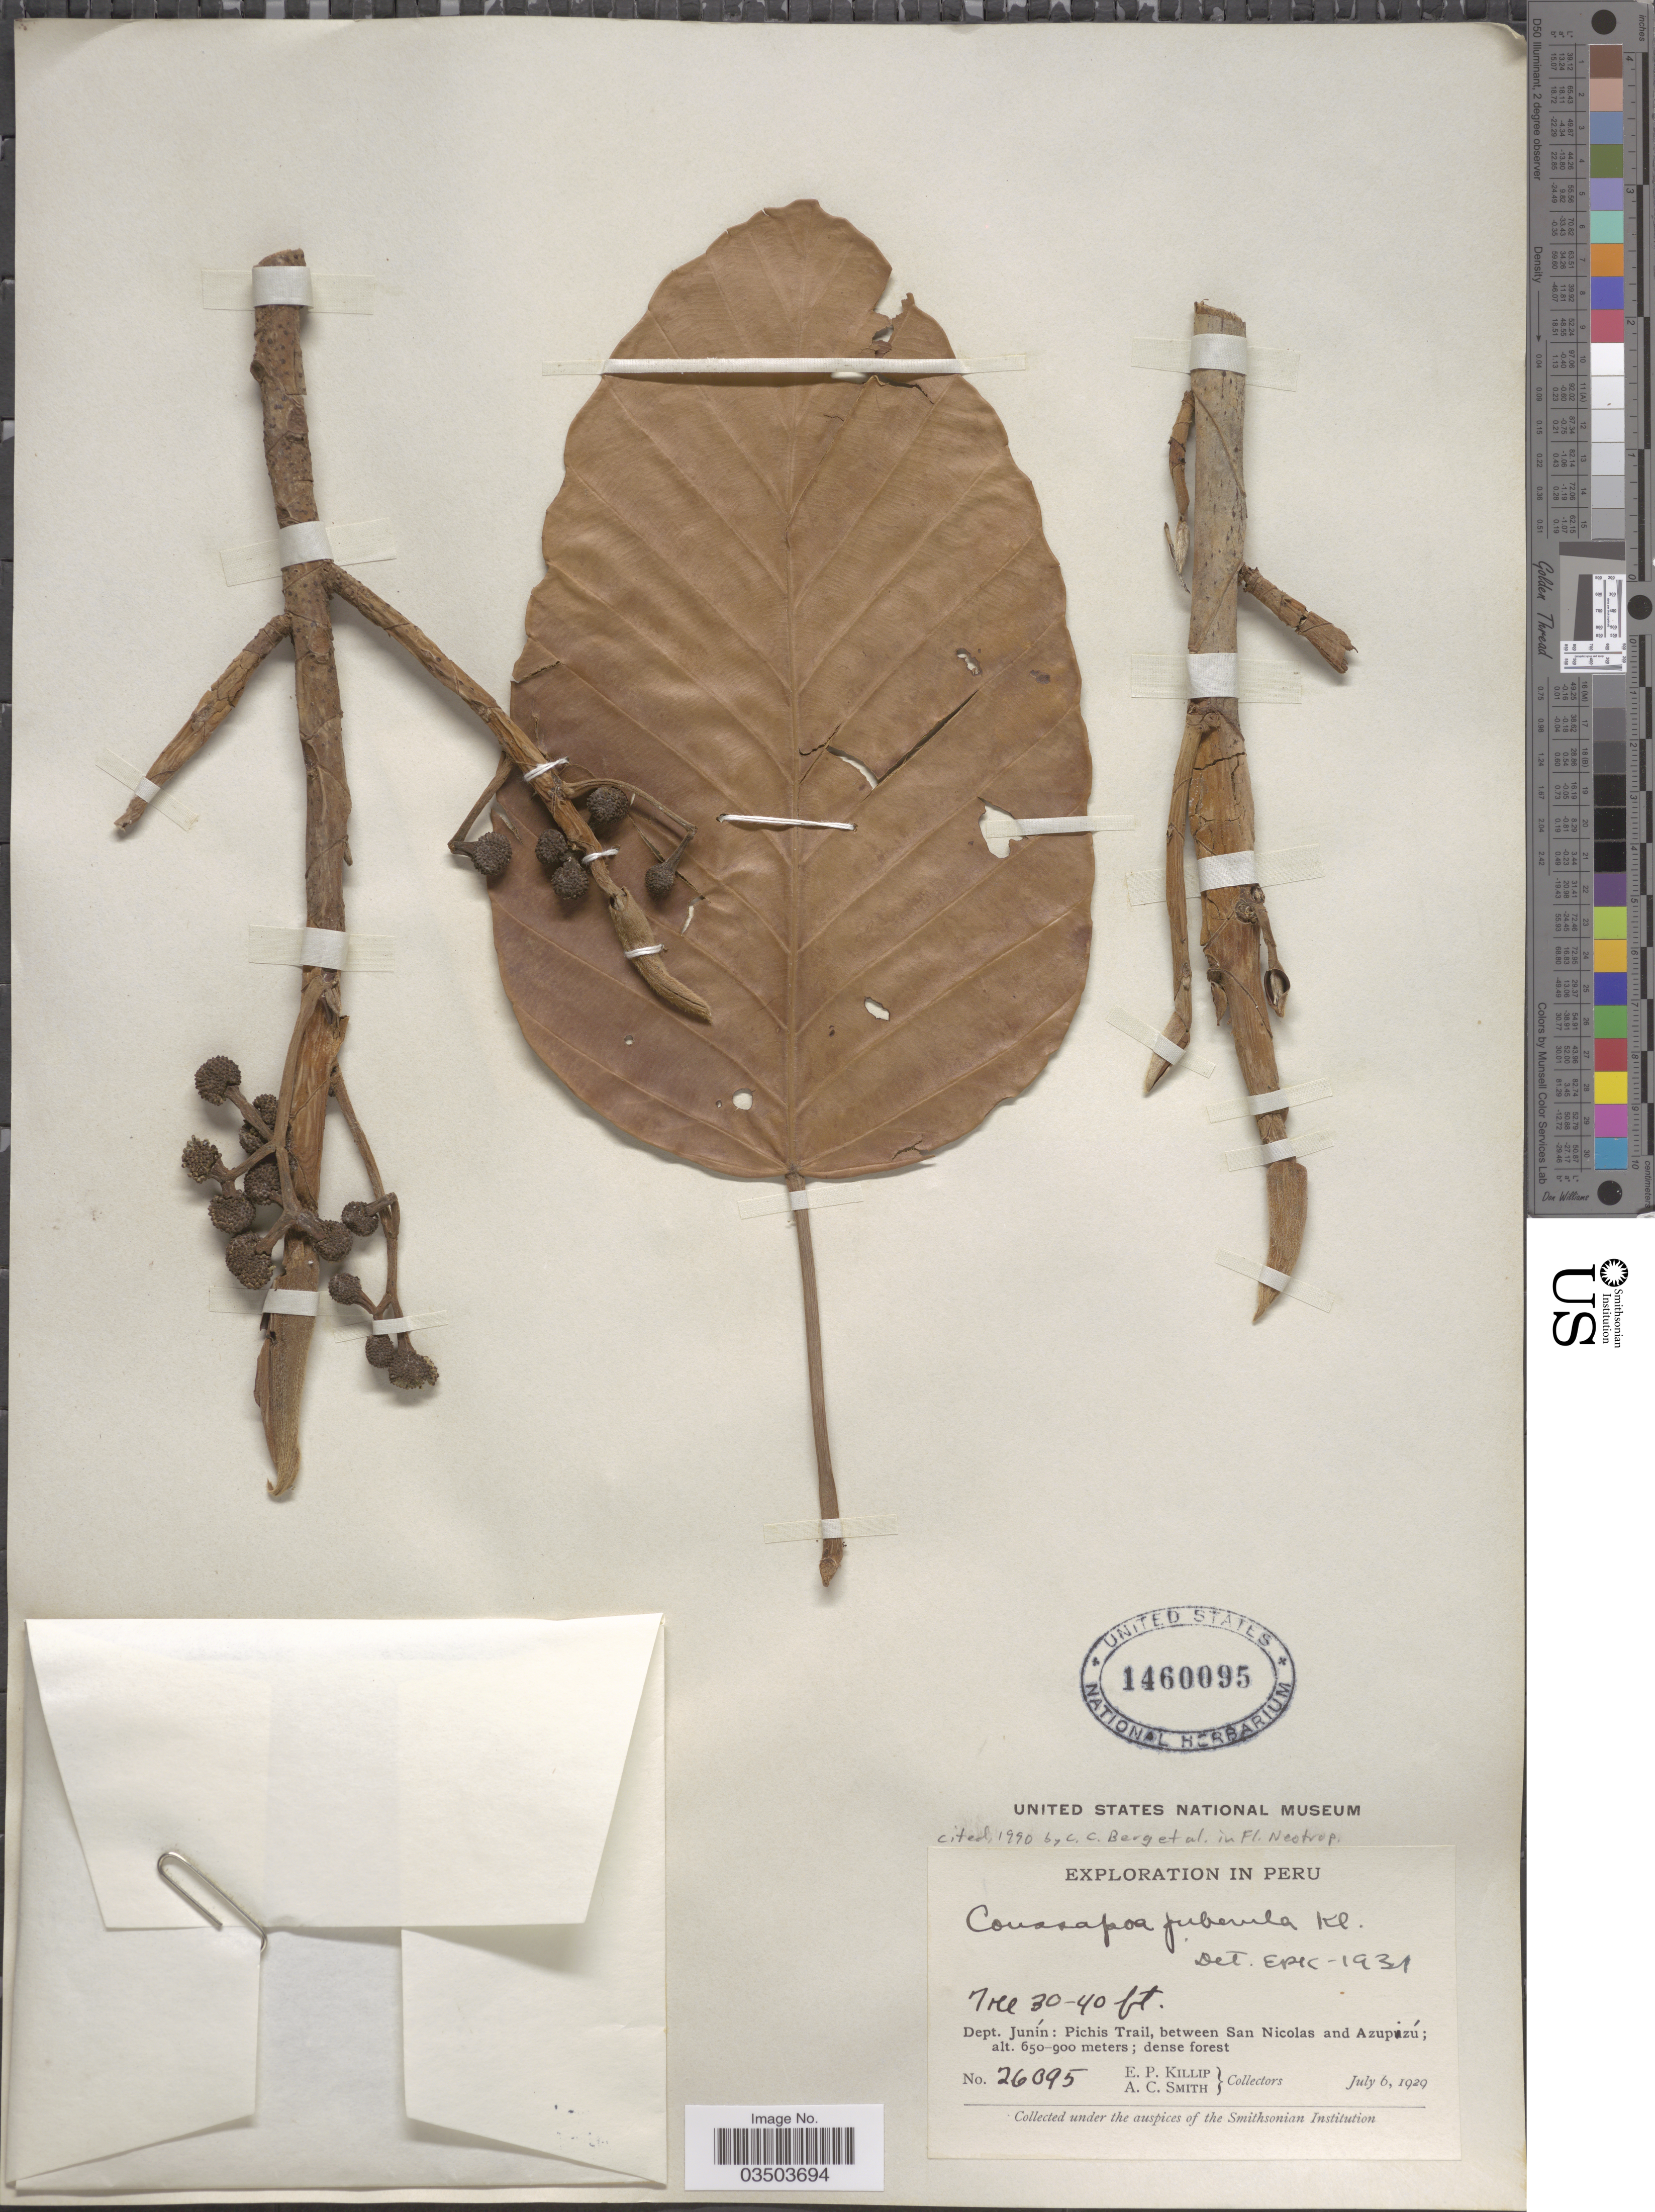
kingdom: Plantae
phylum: Tracheophyta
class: Magnoliopsida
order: Rosales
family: Urticaceae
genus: Coussapoa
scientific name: Coussapoa ovalifolia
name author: Trécul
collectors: E. P. Killip & A. C. Smith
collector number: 26095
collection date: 1929-07-06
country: Peru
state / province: Junín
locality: Dept. Junín: Pichis Trail, between San Nicolas and Azupizú.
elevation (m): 650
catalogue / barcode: US 1460095